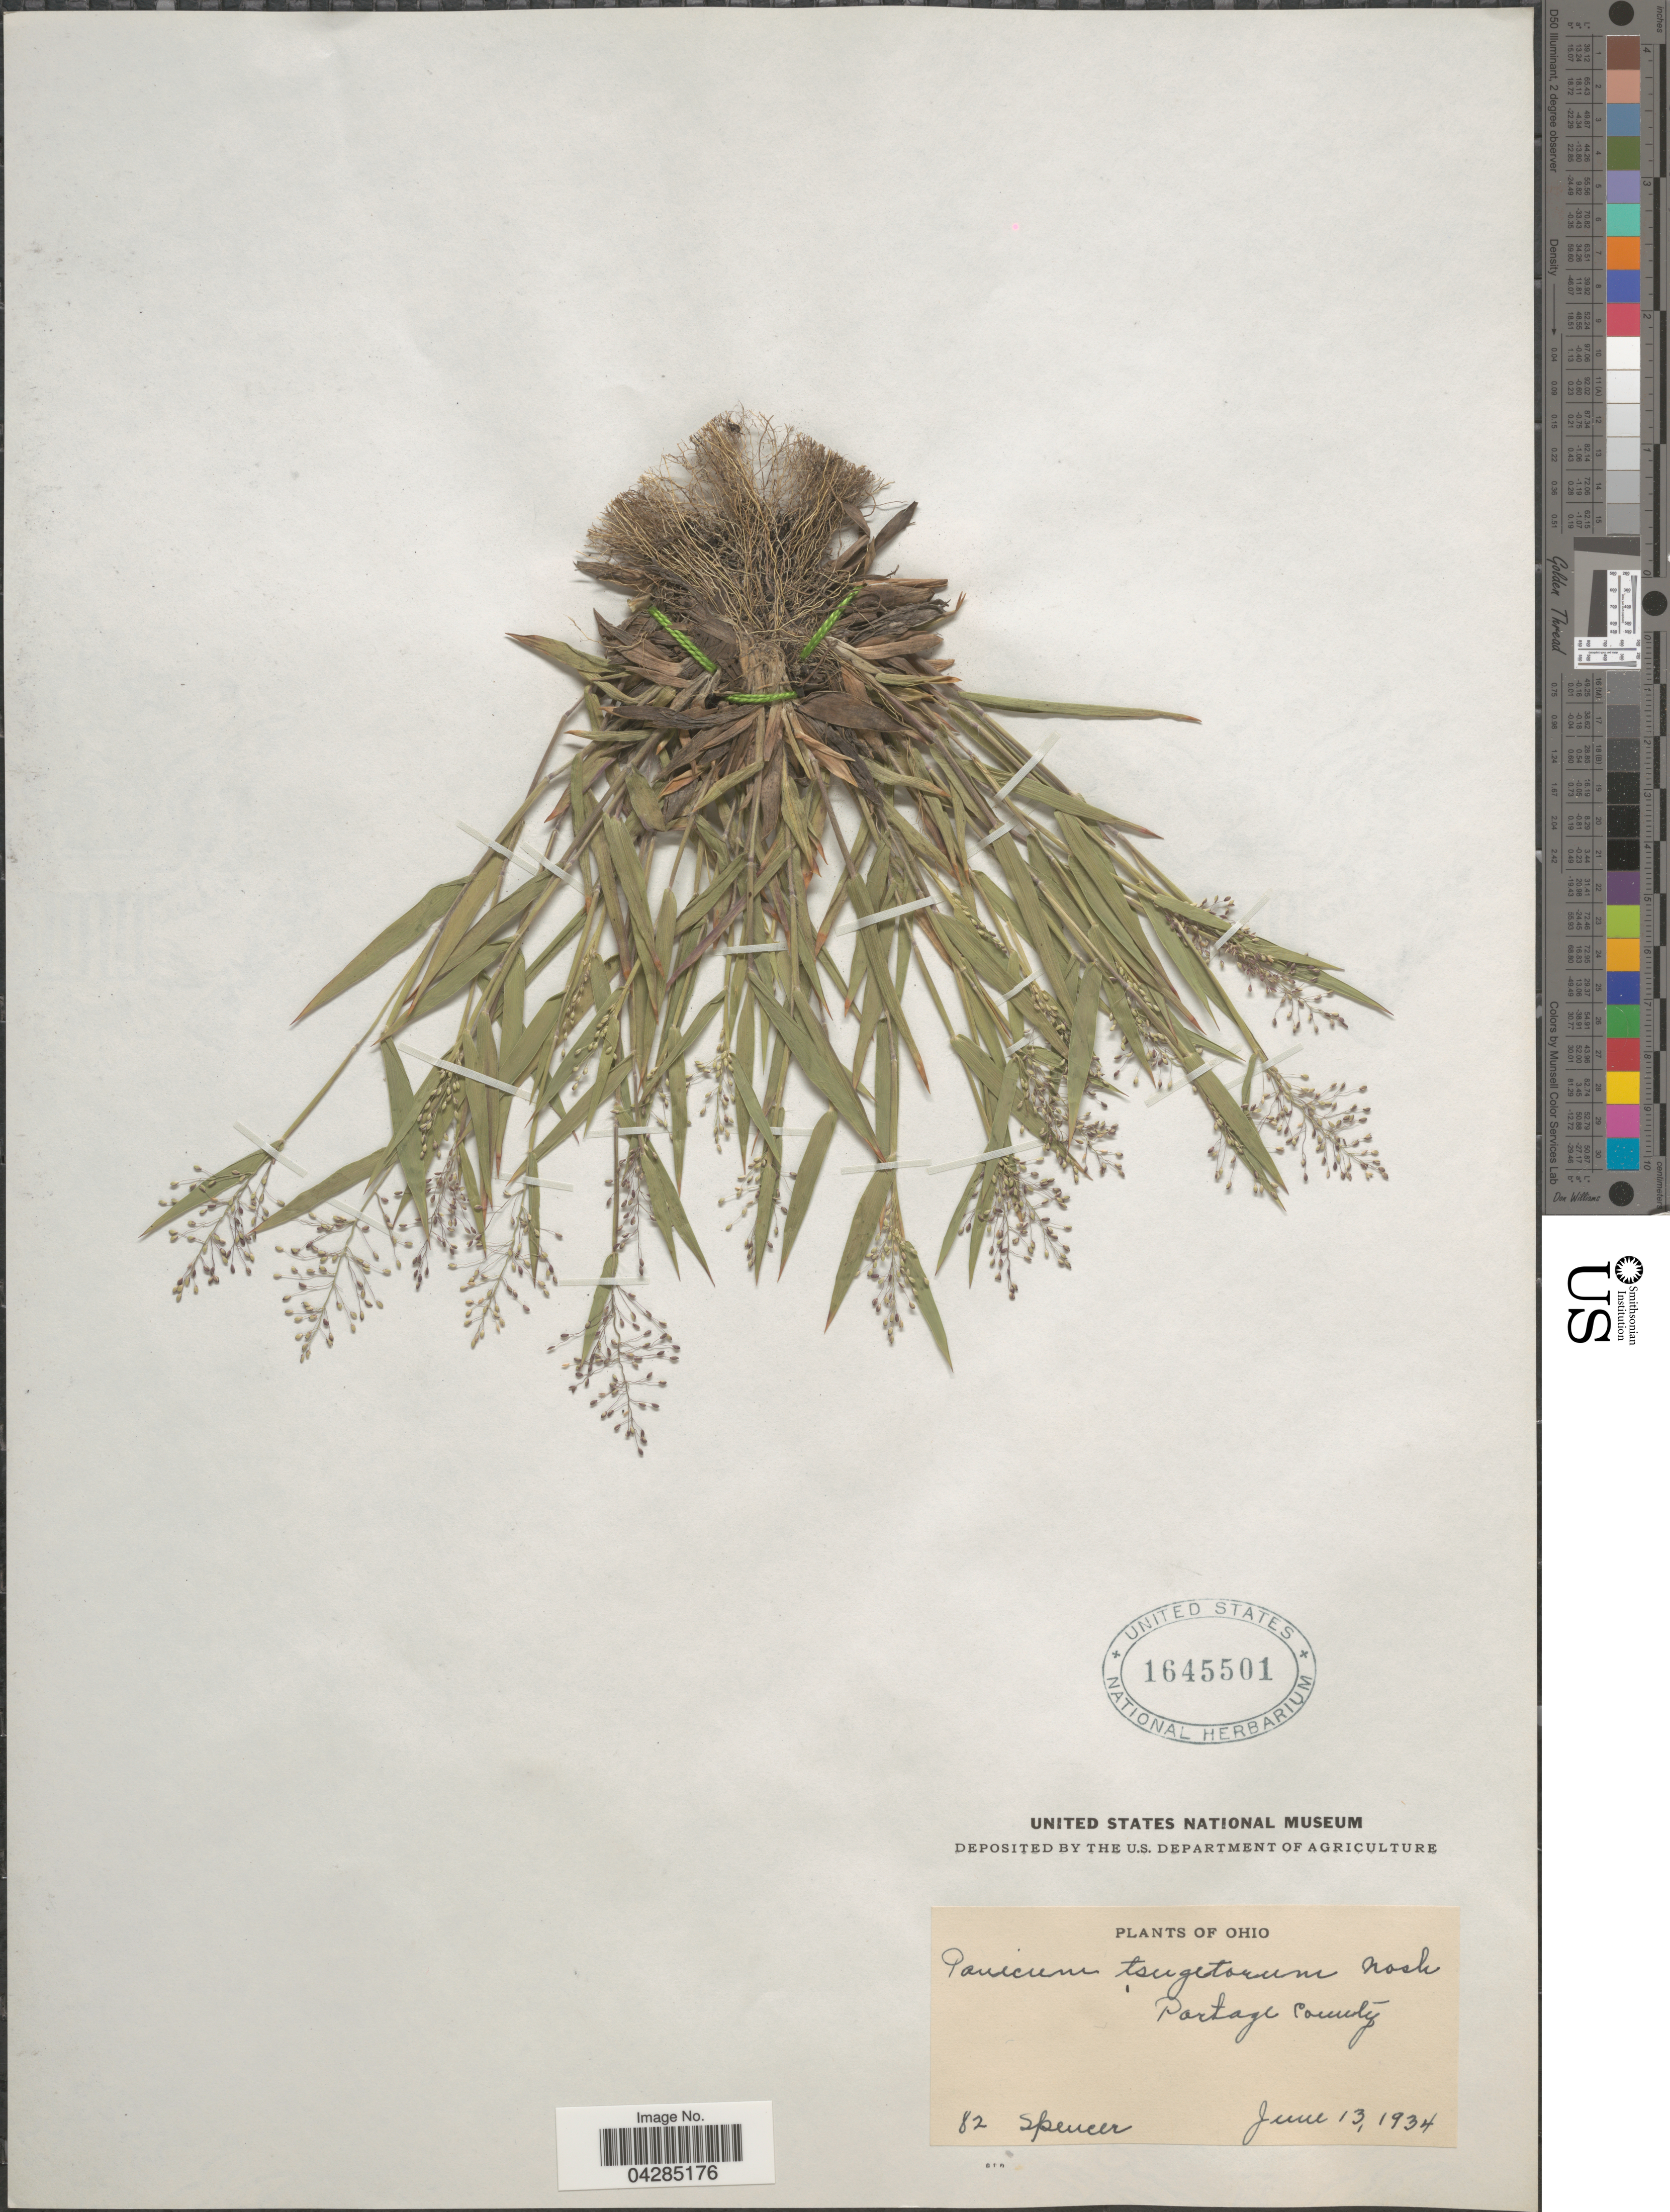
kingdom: Plantae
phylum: Tracheophyta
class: Liliopsida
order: Poales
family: Poaceae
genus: Dichanthelium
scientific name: Dichanthelium portoricense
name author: (Desv. ex Ham.) B.F. Hansen & Wunderlin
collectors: -- Spencer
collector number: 82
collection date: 1934-06-13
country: United States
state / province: Ohio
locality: Portage county.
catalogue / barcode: US 1645501